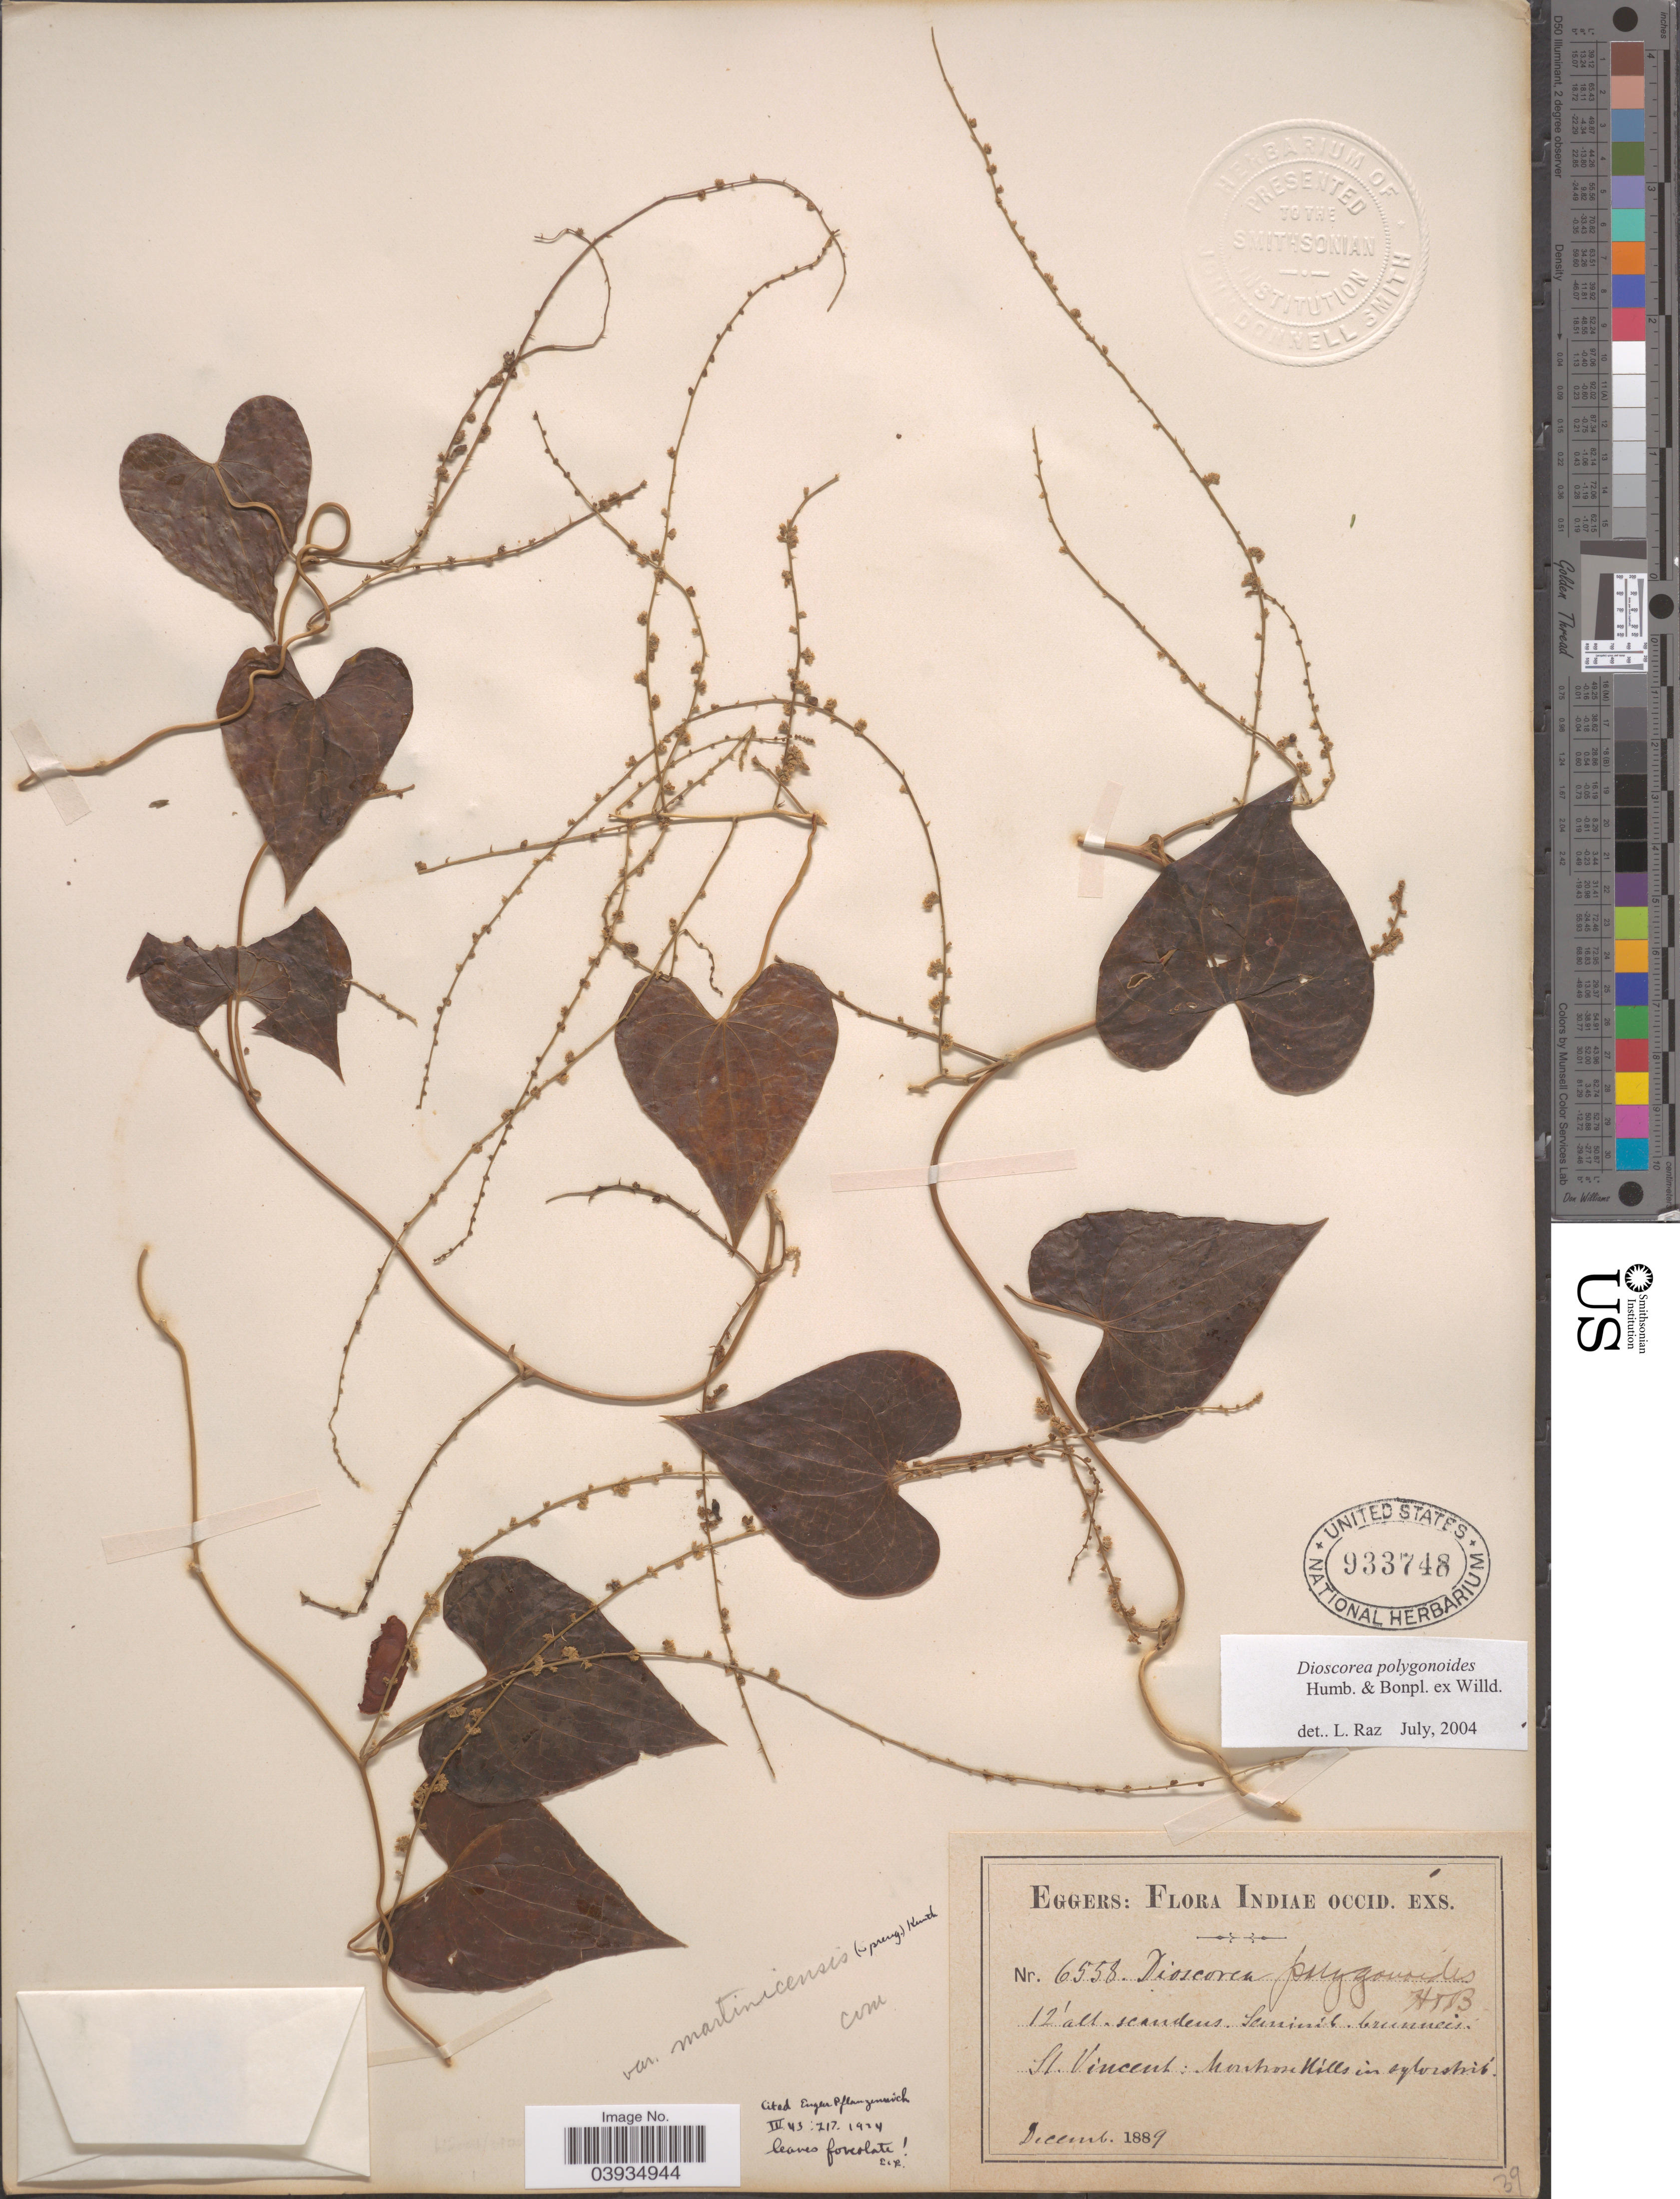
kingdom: Plantae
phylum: Tracheophyta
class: Liliopsida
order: Dioscoreales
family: Dioscoreaceae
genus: Dioscorea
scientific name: Dioscorea polygonoides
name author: Humb. & Bonpl. ex Willd.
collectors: -. Eggers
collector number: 6558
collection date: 1889-12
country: St. Vincent - Grenadines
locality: Indiae Occid. St. Vincent: Morshose Hills in sylvistrib.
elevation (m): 4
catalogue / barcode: US 933748